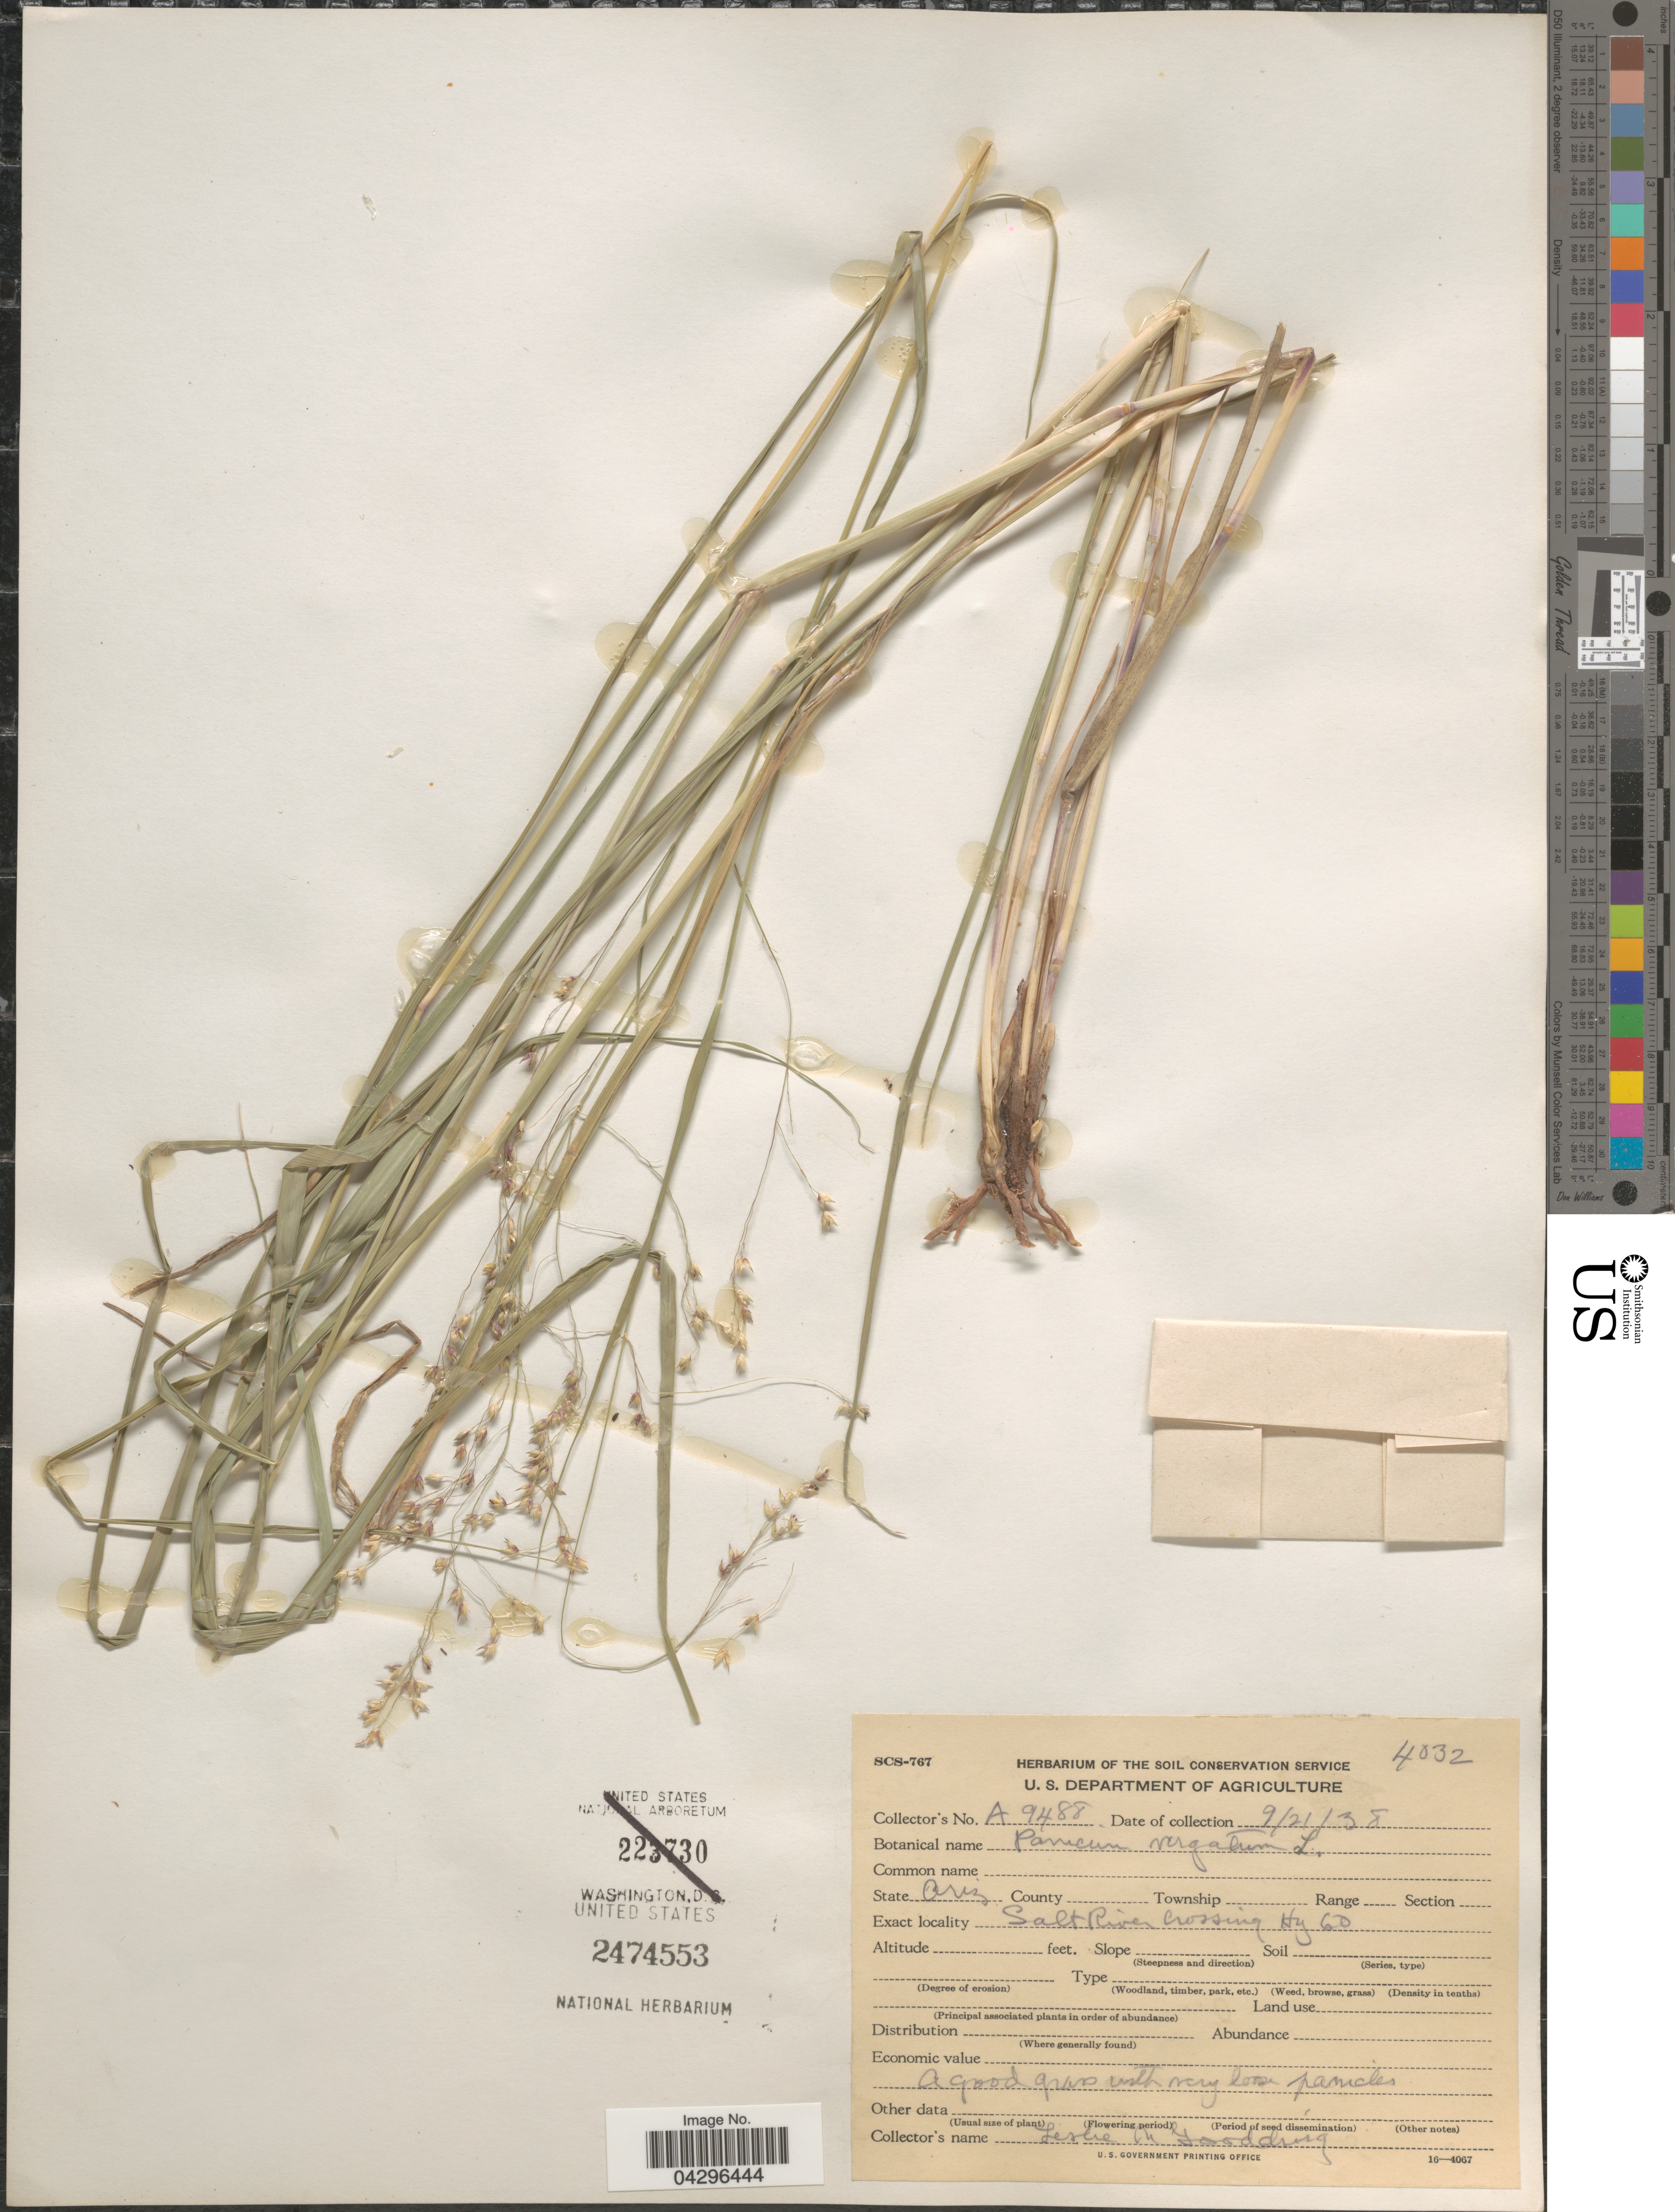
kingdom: Plantae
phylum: Tracheophyta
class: Liliopsida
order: Poales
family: Poaceae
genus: Panicum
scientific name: Panicum virgatum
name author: L.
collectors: L. N. Goodding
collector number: A9488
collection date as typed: Transcribed d/m/y: 21/9/38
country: United States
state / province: Arizona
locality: Salt River crossing Hy 60.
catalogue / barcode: US 2474553